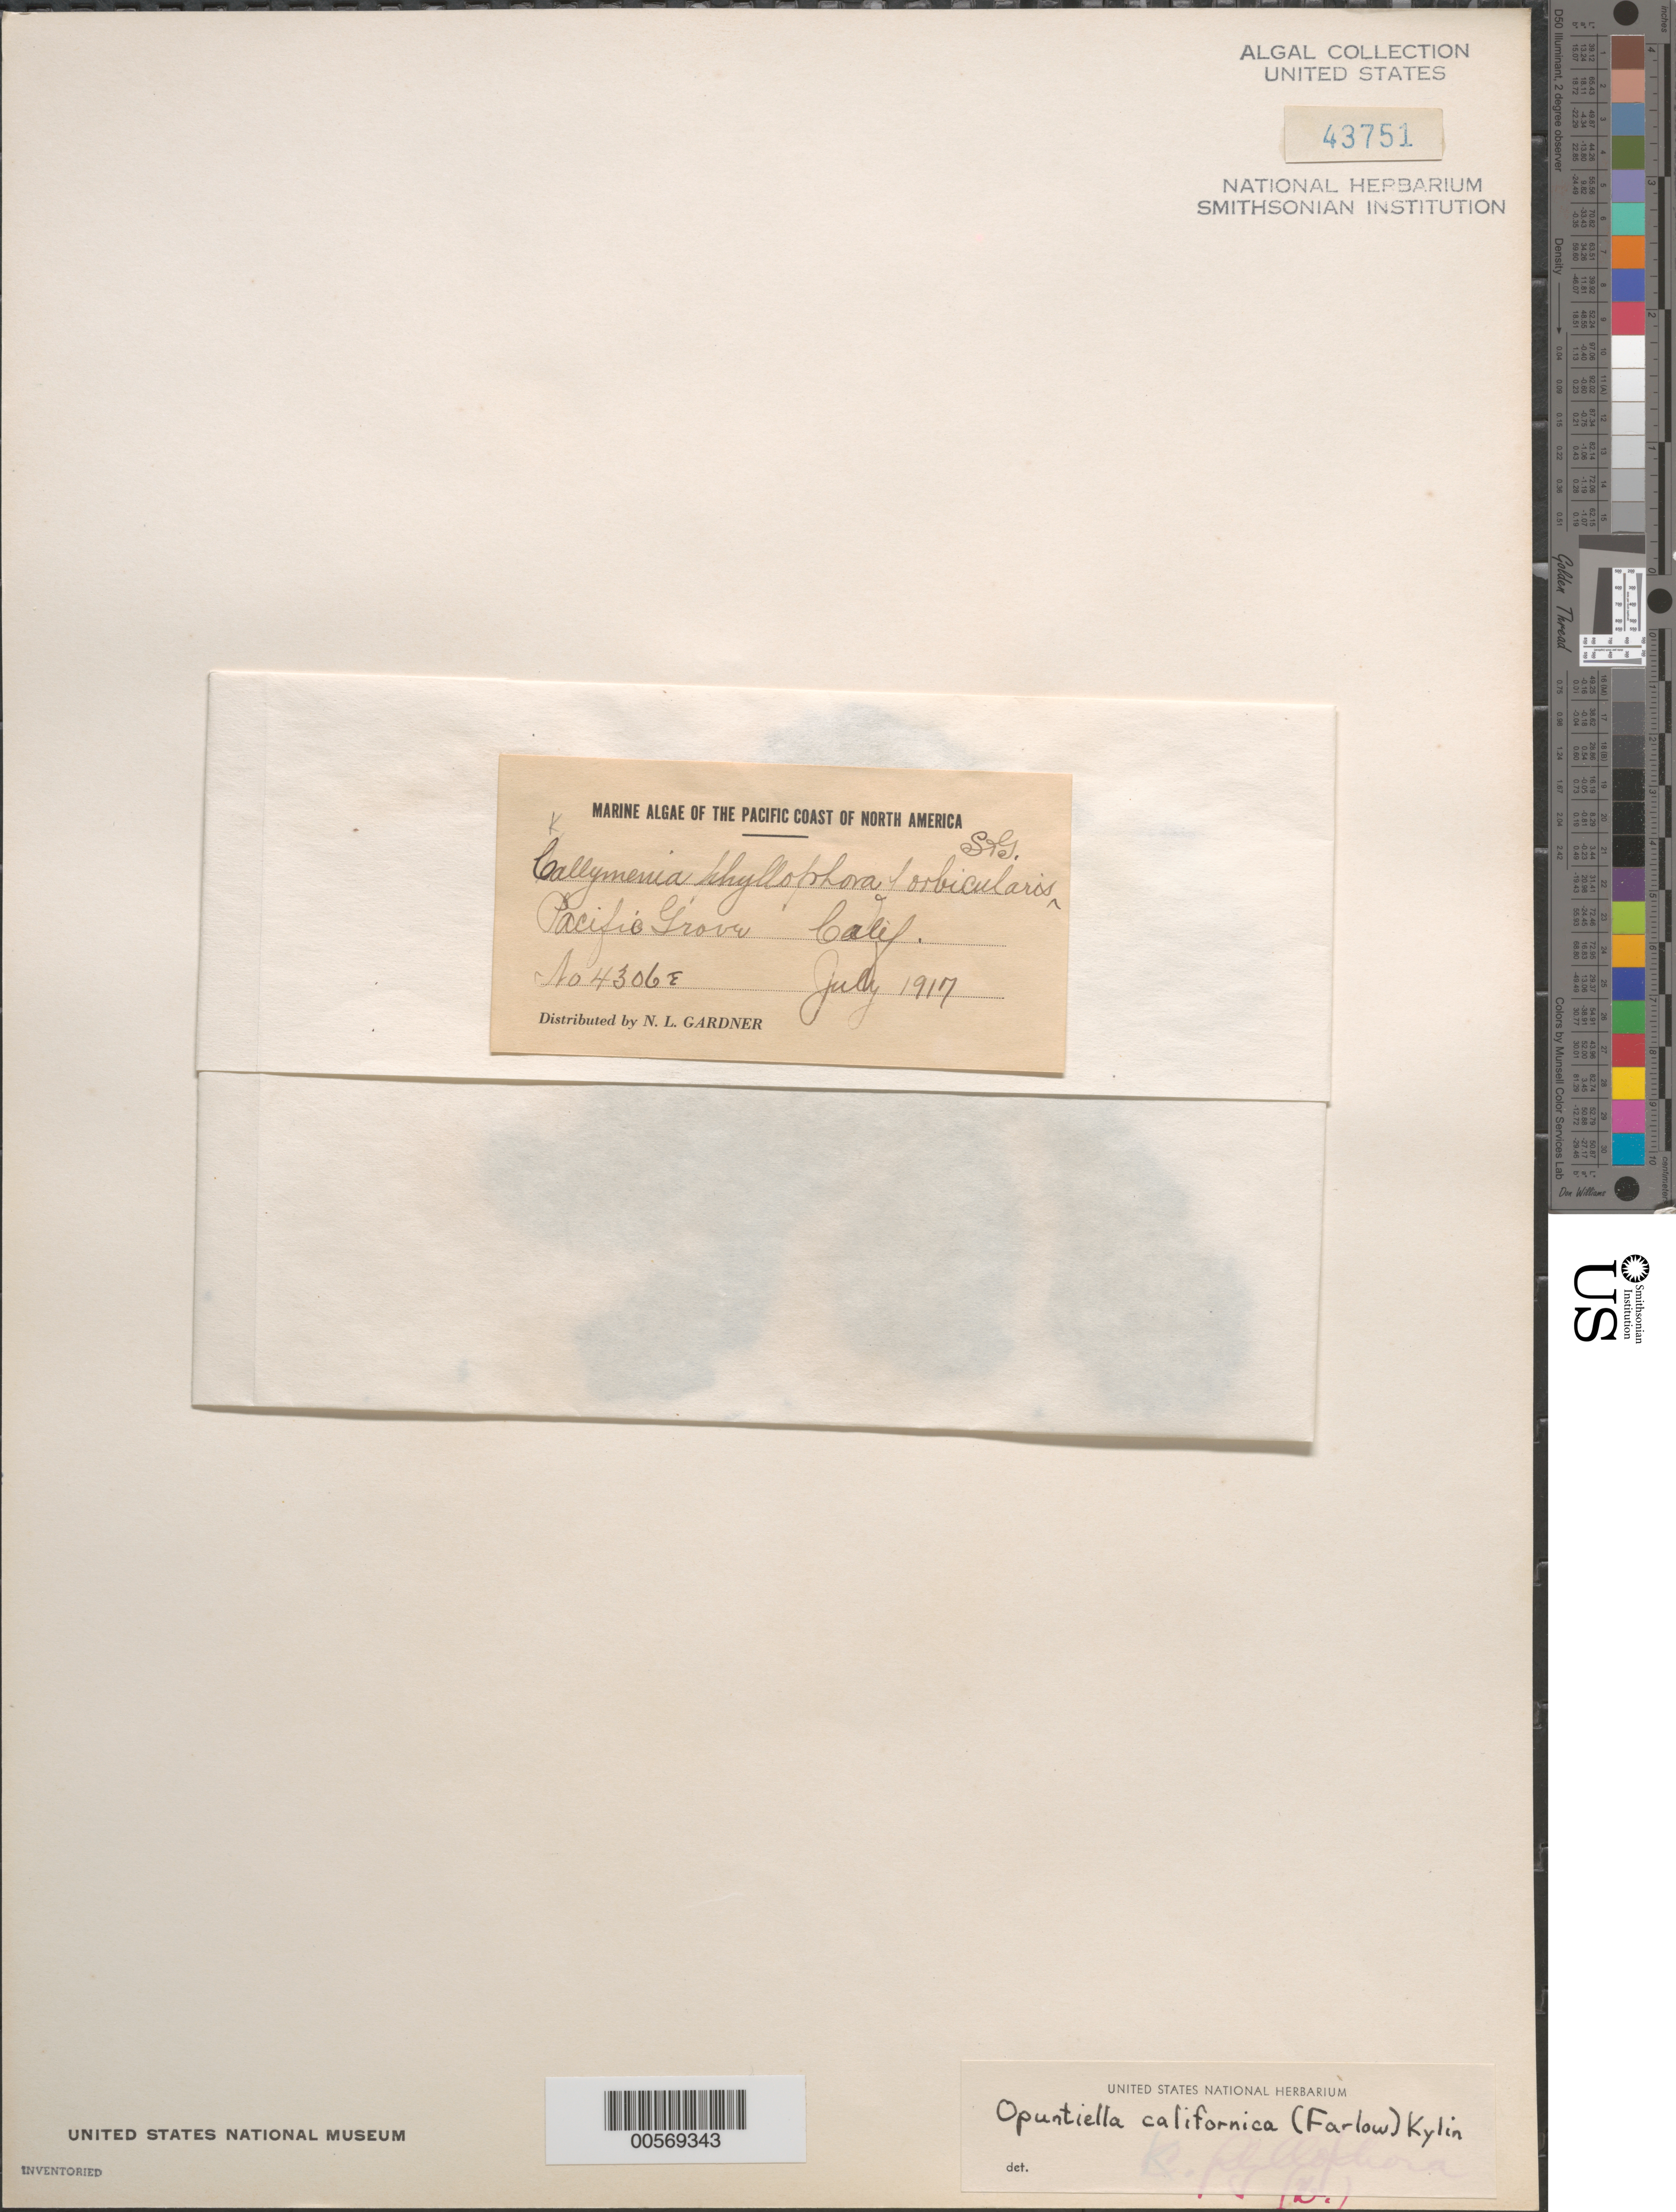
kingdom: Plantae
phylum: Rhodophyta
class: Florideophyceae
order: Gigartinales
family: Furcellariaceae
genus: Opuntiella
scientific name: Opuntiella californica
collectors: N. Gardner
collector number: NLG 4306e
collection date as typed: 01 Jul 1917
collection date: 1917-07-01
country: United States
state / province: California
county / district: Monterey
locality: Pacific Grove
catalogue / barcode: US 43751